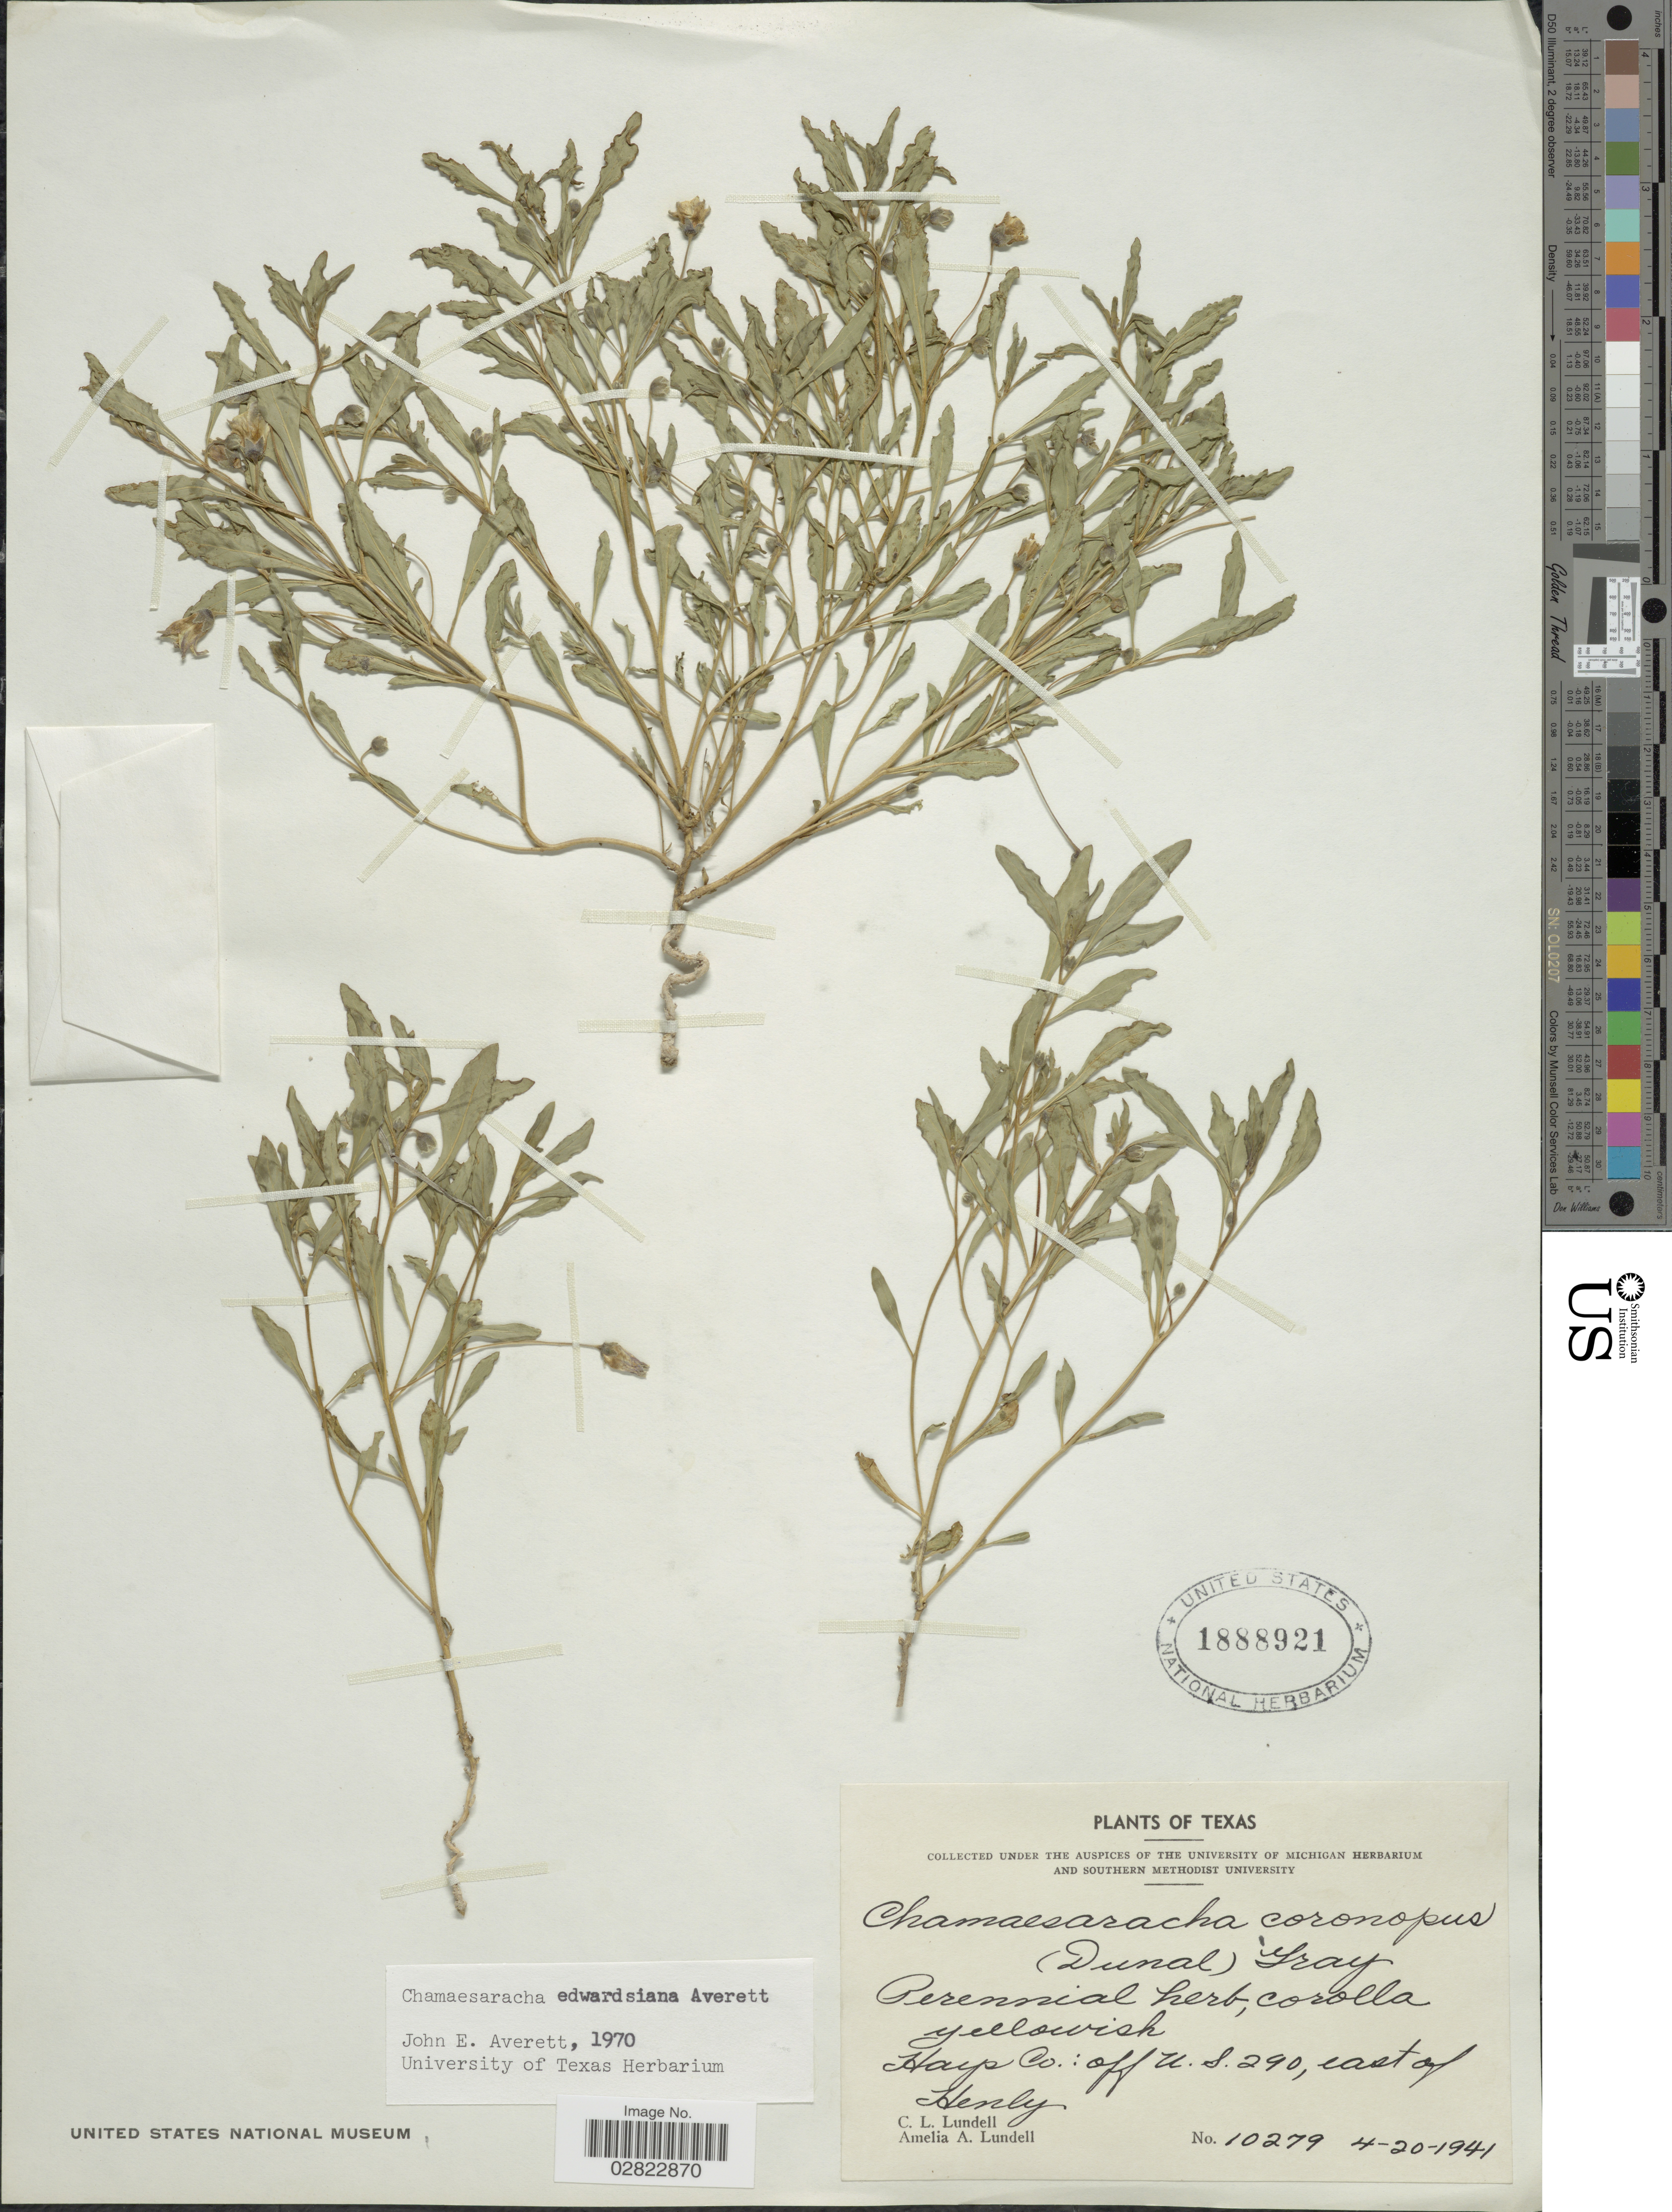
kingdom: Plantae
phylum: Tracheophyta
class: Magnoliopsida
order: Solanales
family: Solanaceae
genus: Chamaesaracha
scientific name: Chamaesaracha edwardsiana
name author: Averett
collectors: C. L. Lundell & A. A. Lundell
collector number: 10279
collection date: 1941-04-20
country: United States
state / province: Texas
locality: Harp Co., off U.S. 290, east of Henly.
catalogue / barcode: US 1888921